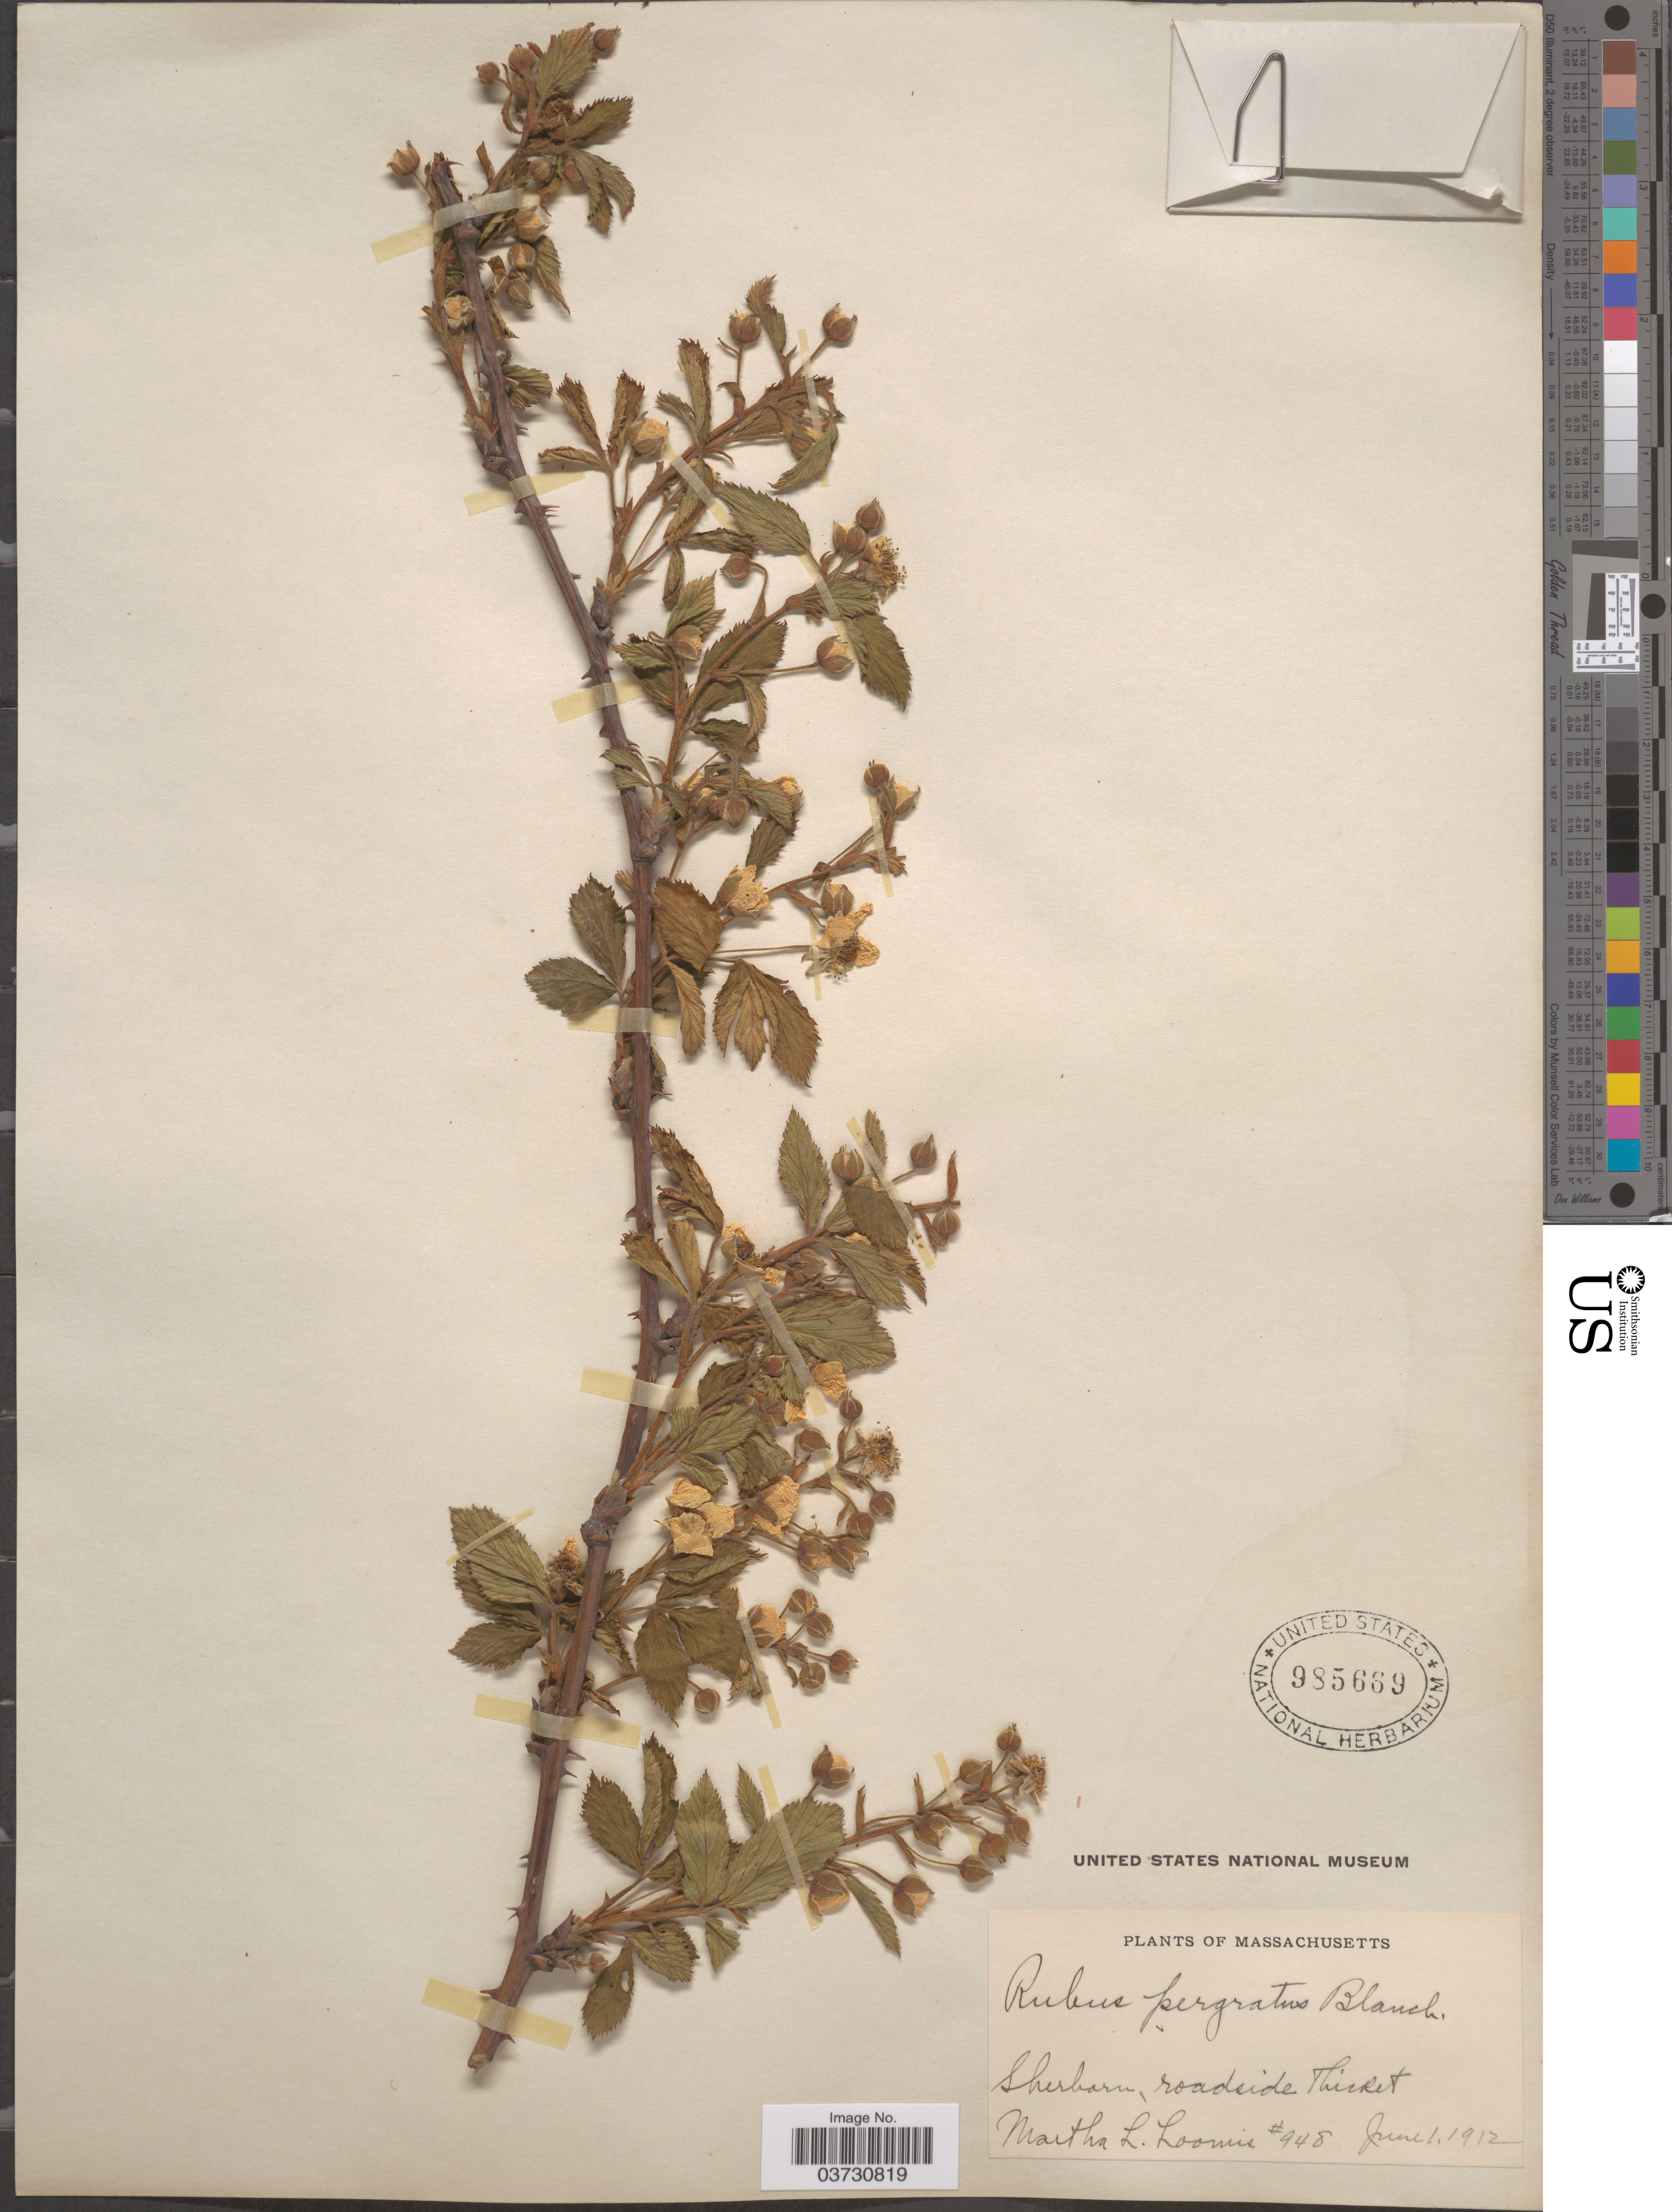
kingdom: Plantae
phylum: Tracheophyta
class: Magnoliopsida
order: Rosales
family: Rosaceae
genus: Rubus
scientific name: Rubus pergratus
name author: Blanch.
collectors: M. L. Loomis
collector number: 948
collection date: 1912-06-01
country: United States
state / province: Massachusetts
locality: Sherborn, roadside thicket.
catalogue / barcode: US 985669